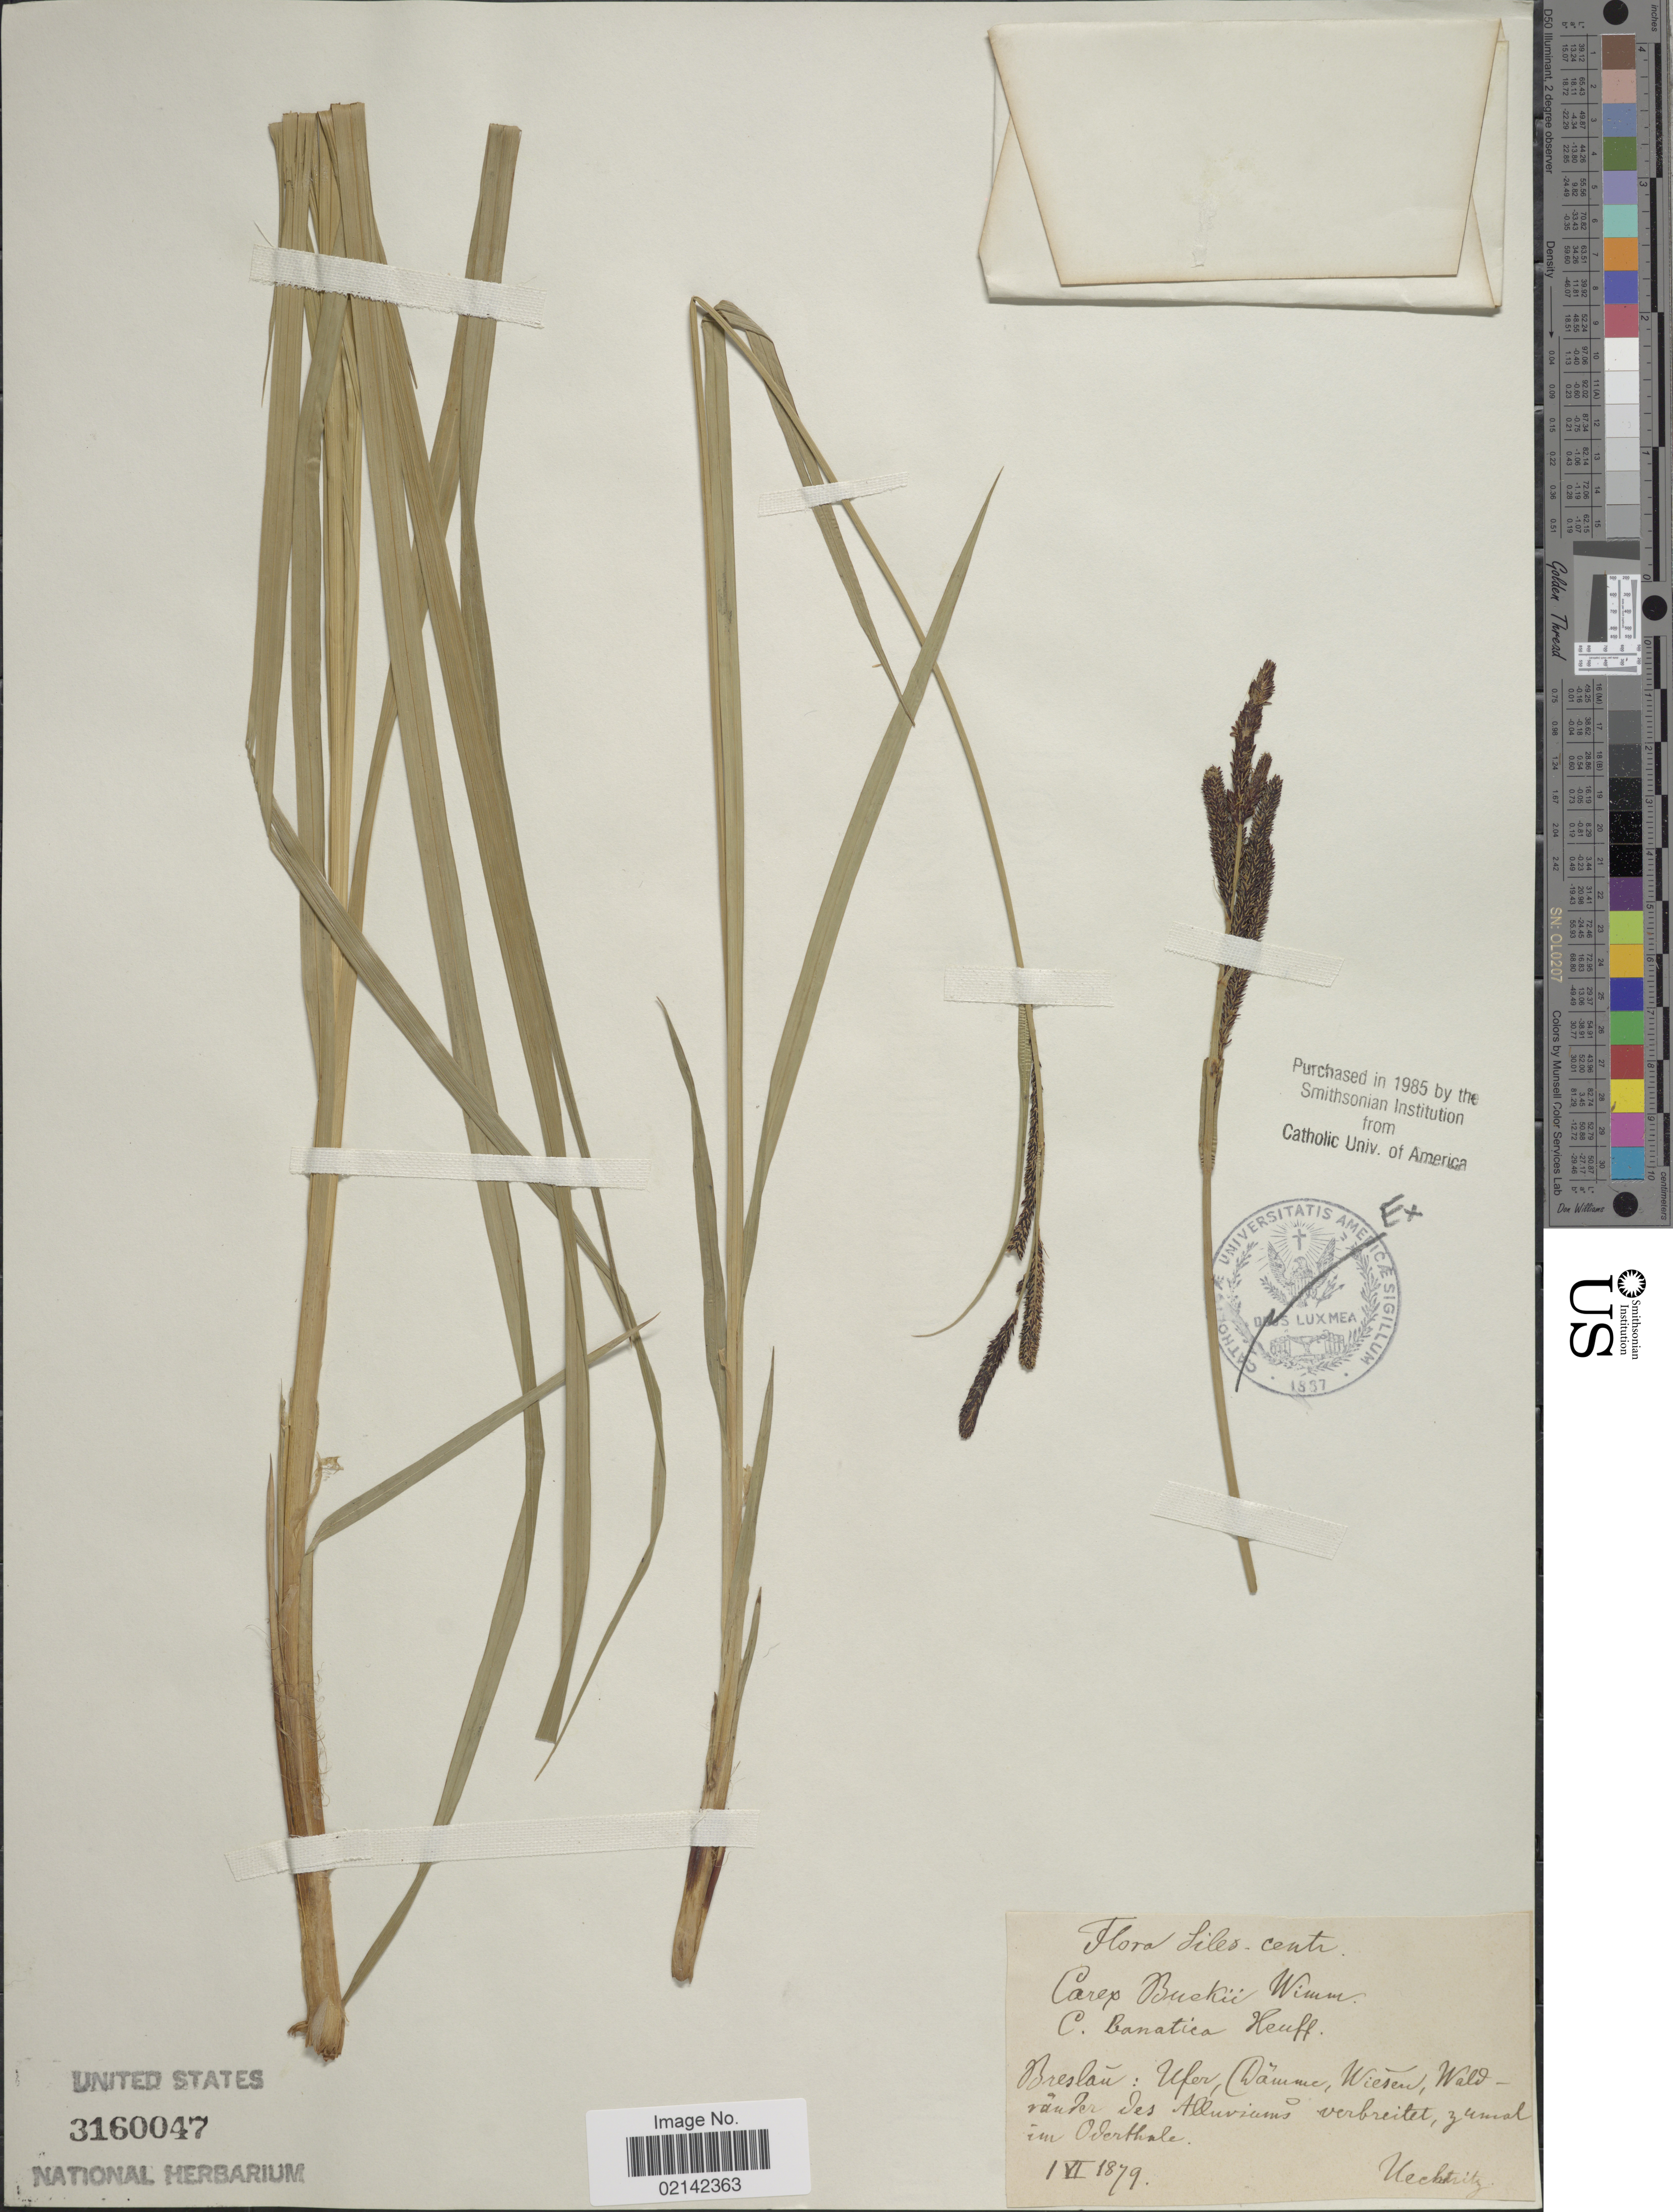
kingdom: Plantae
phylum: Tracheophyta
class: Liliopsida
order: Poales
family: Cyperaceae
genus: Carex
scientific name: Carex buekii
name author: Wimm.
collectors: Uechtritz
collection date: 1879-06-01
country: Poland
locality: Siles. centr. Breslau: Ufer Damme, Wiesen, Waldrander des Alluviums verbreitet, zumal im Oderthale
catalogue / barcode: US 3160047